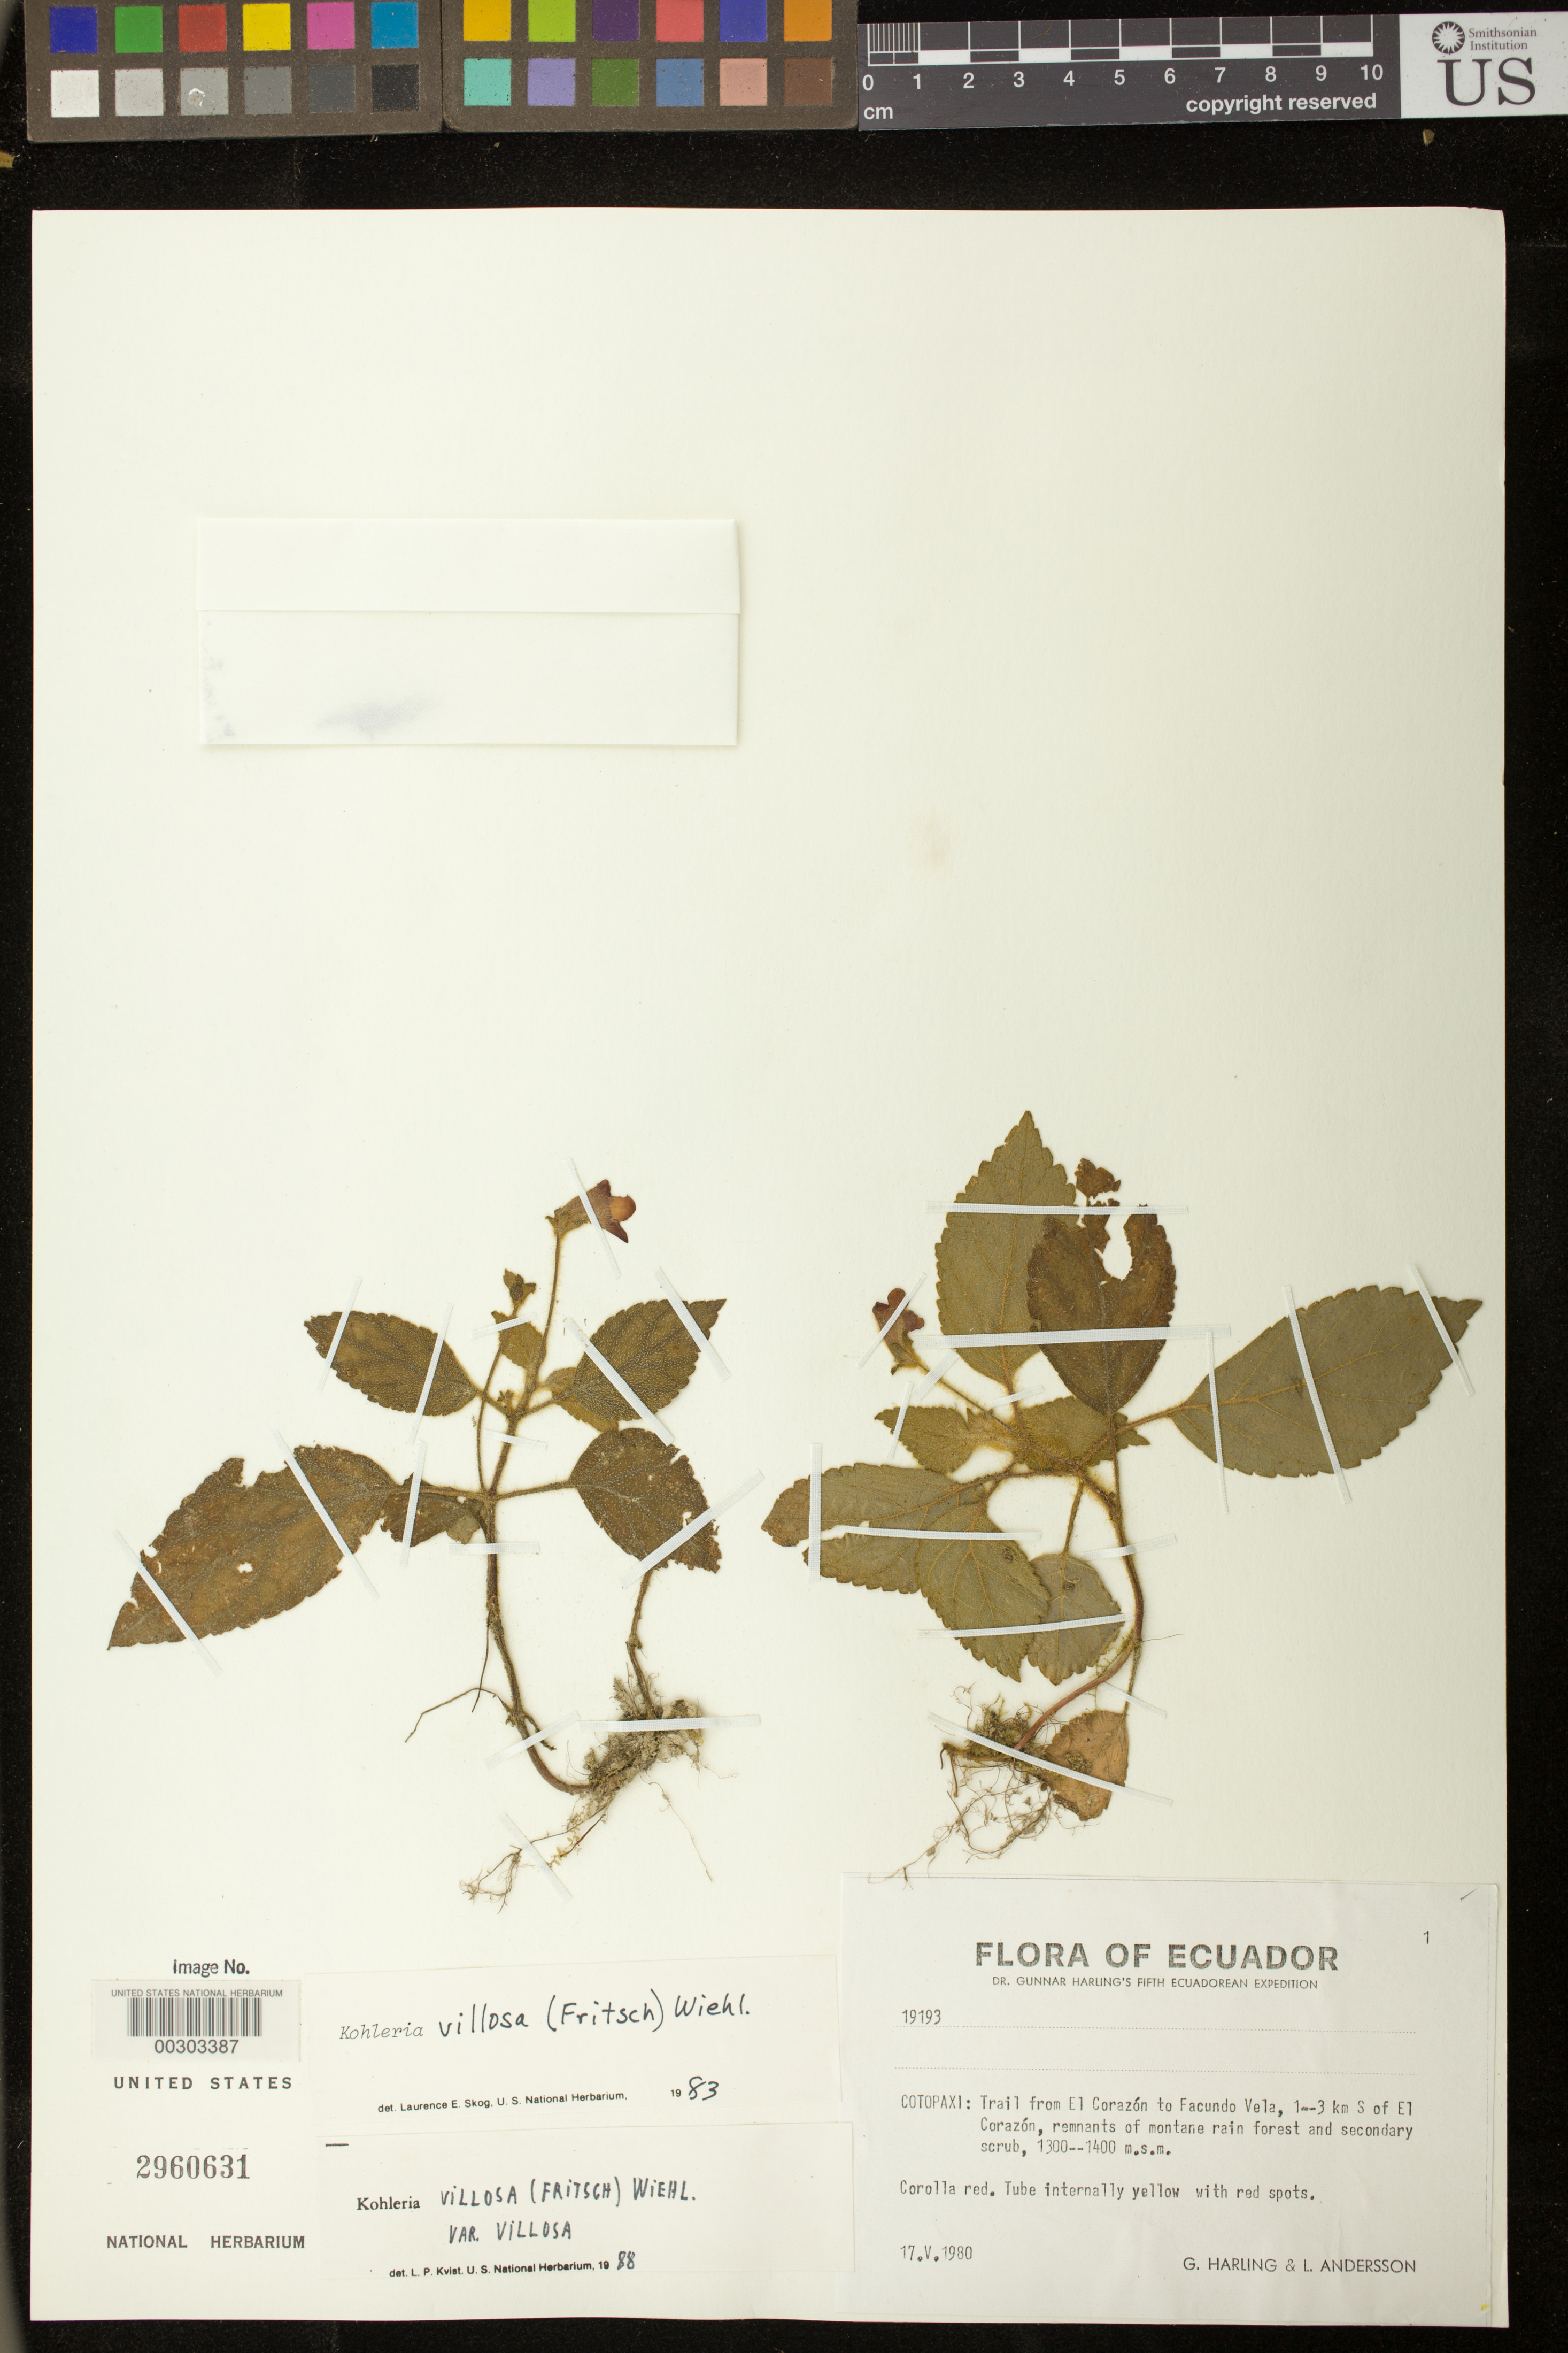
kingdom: Plantae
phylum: Tracheophyta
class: Magnoliopsida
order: Lamiales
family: Gesneriaceae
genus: Kohleria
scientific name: Kohleria villosa var. villosa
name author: (Fritsch) Wiehler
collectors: G. Harling & L. Andersson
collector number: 19193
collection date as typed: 17 May 1980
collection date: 1980-05-17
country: Ecuador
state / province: Cotopaxi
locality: Trail from El Corazon to Facundo Vela, 1--3 km S of El Corazon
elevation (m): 1300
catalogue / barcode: US 2960631